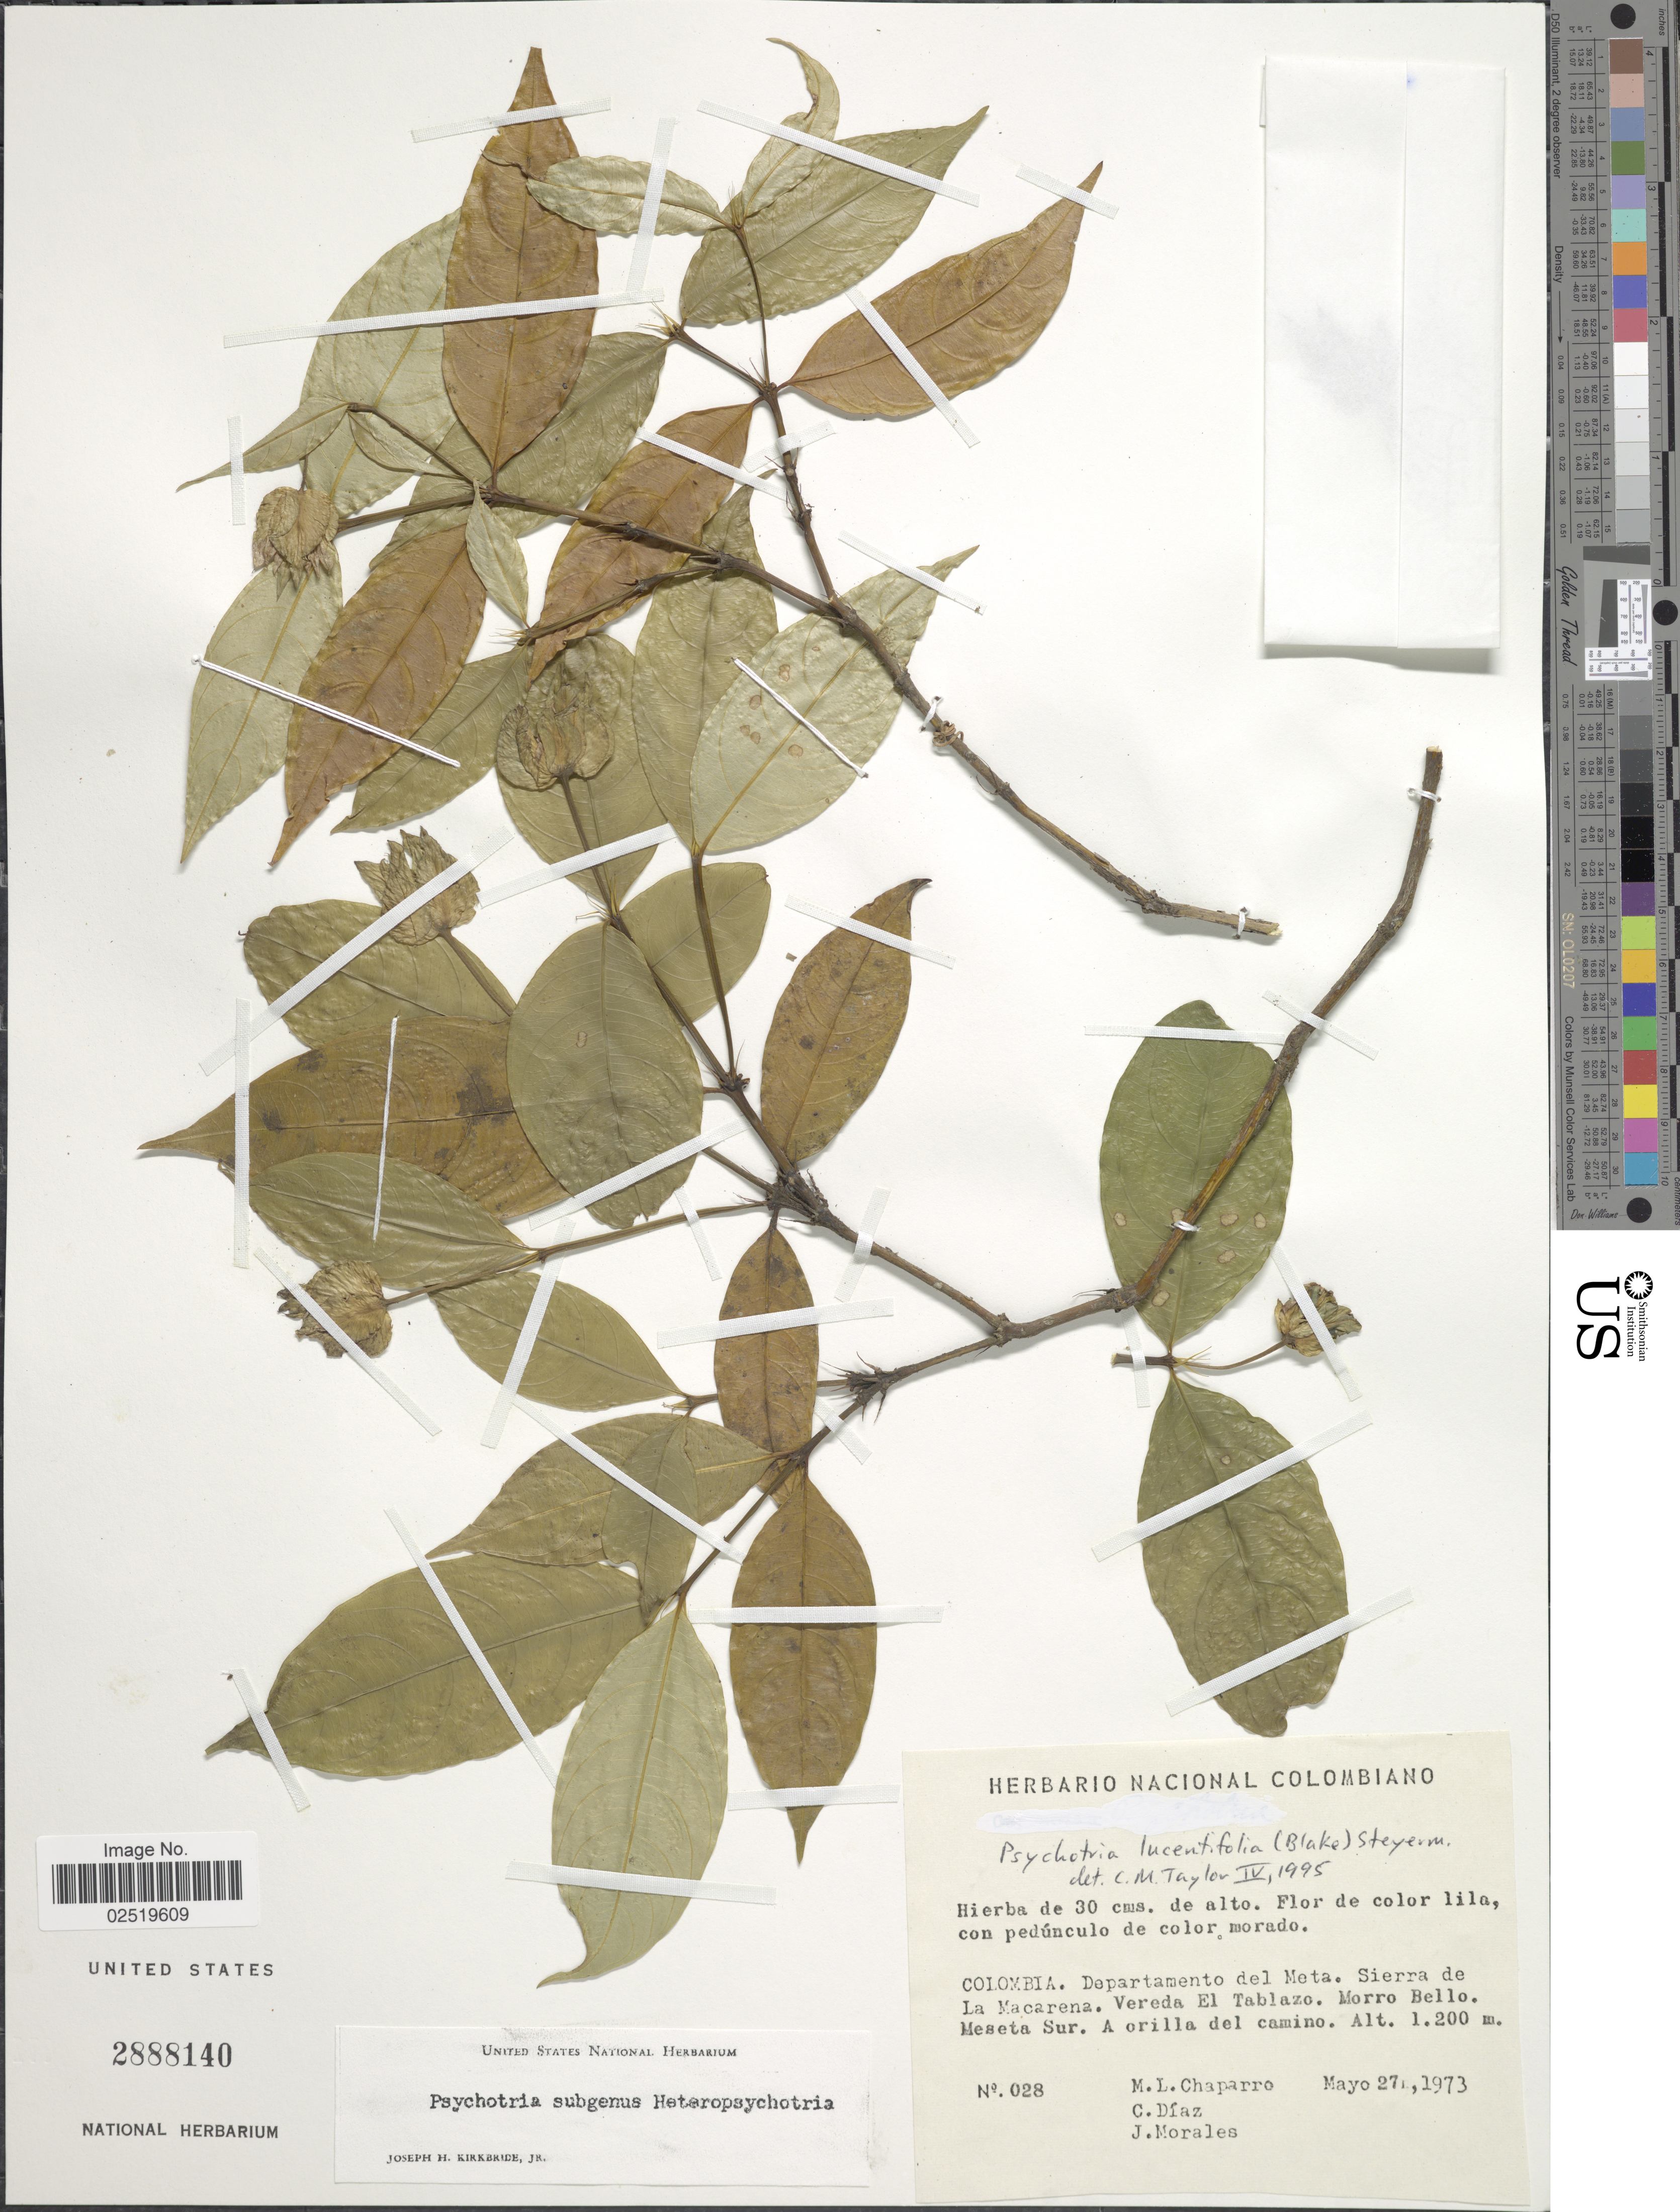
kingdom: Plantae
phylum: Tracheophyta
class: Magnoliopsida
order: Gentianales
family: Rubiaceae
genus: Psychotria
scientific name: Psychotria lucentifolia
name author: (S.F. Blake) Steyerm.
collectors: M. Chaparro, C. Díaz & J. Morales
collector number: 028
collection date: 1973-05-27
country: Colombia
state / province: Meta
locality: Sierra de La Macarena, Vereda El Tablazo, Morro Bello, Meseta Sur, a orilla del camino.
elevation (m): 1200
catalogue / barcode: US 2888140